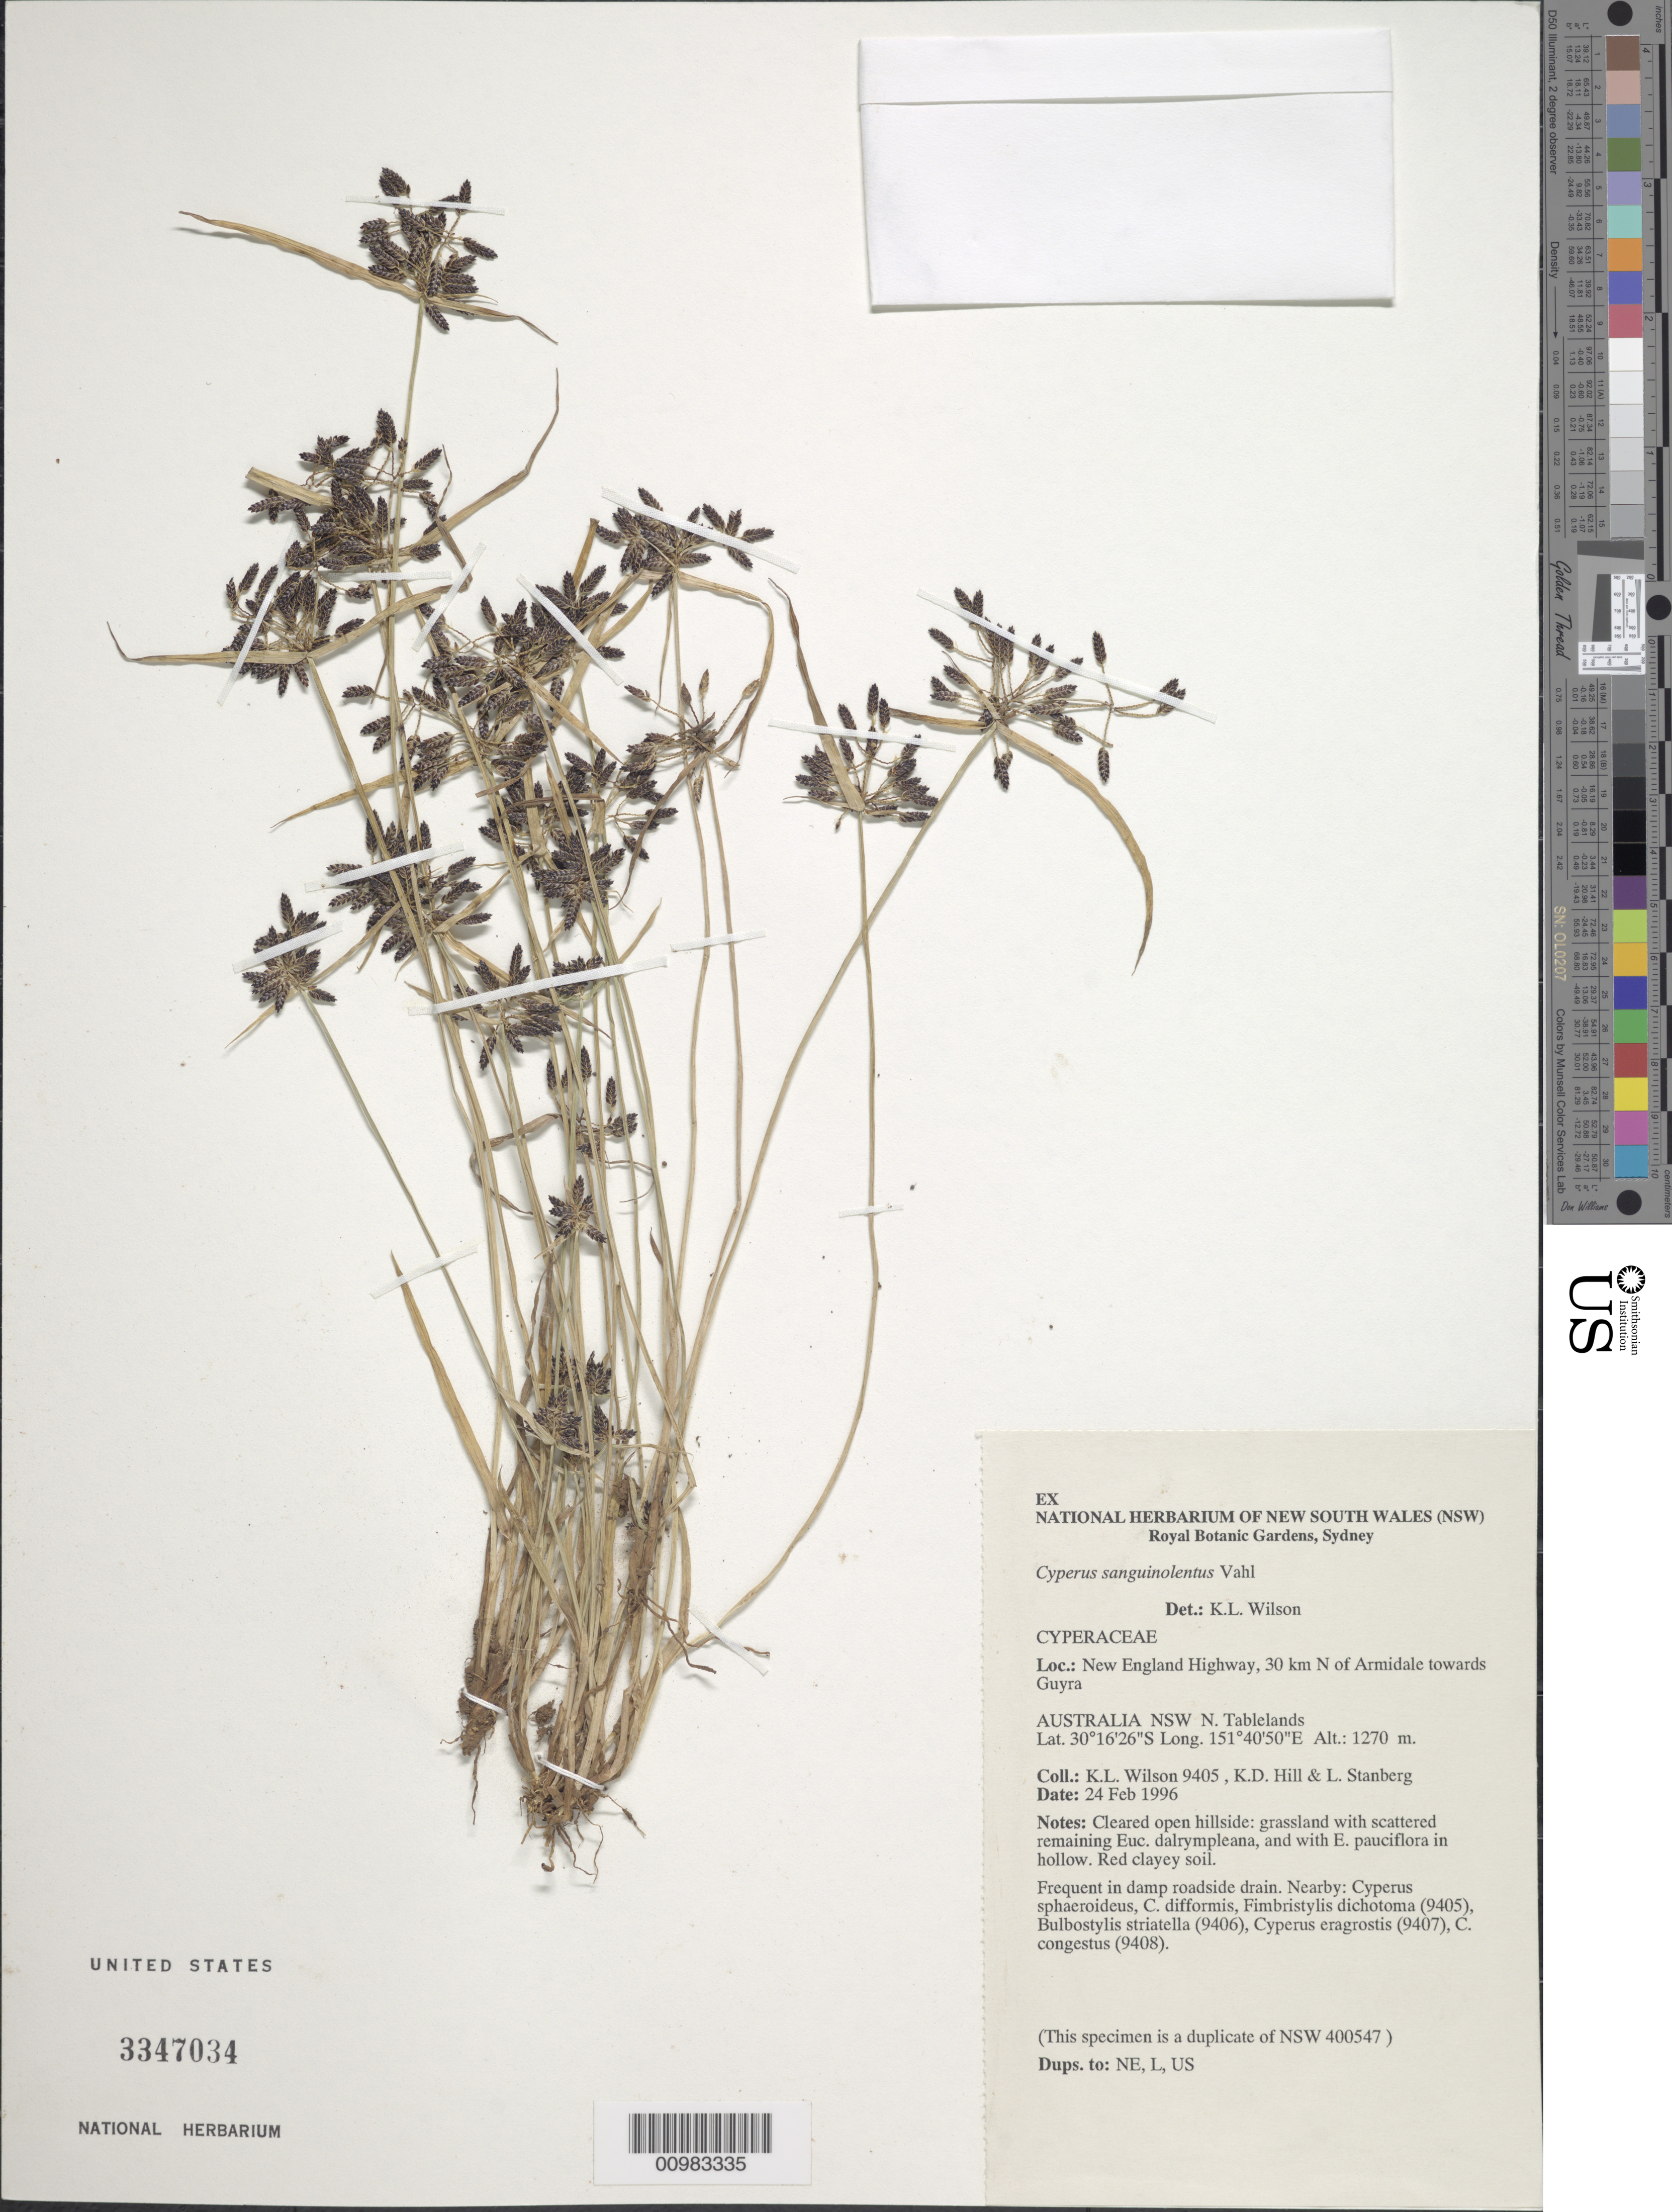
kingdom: Plantae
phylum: Tracheophyta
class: Liliopsida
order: Poales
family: Cyperaceae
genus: Cyperus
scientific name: Cyperus sanguinolentus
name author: Vahl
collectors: K. D. Hill & L. Stanberg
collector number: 9405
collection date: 1996-02-24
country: Australia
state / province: New South Wales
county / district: N. Tablelands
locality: New England Highway, 30 km N of Armidale towards Guyra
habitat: Cleared open hillside: grassland with scattered remaining Euc.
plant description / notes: (record contributed by HISPID)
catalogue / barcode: US 3347034